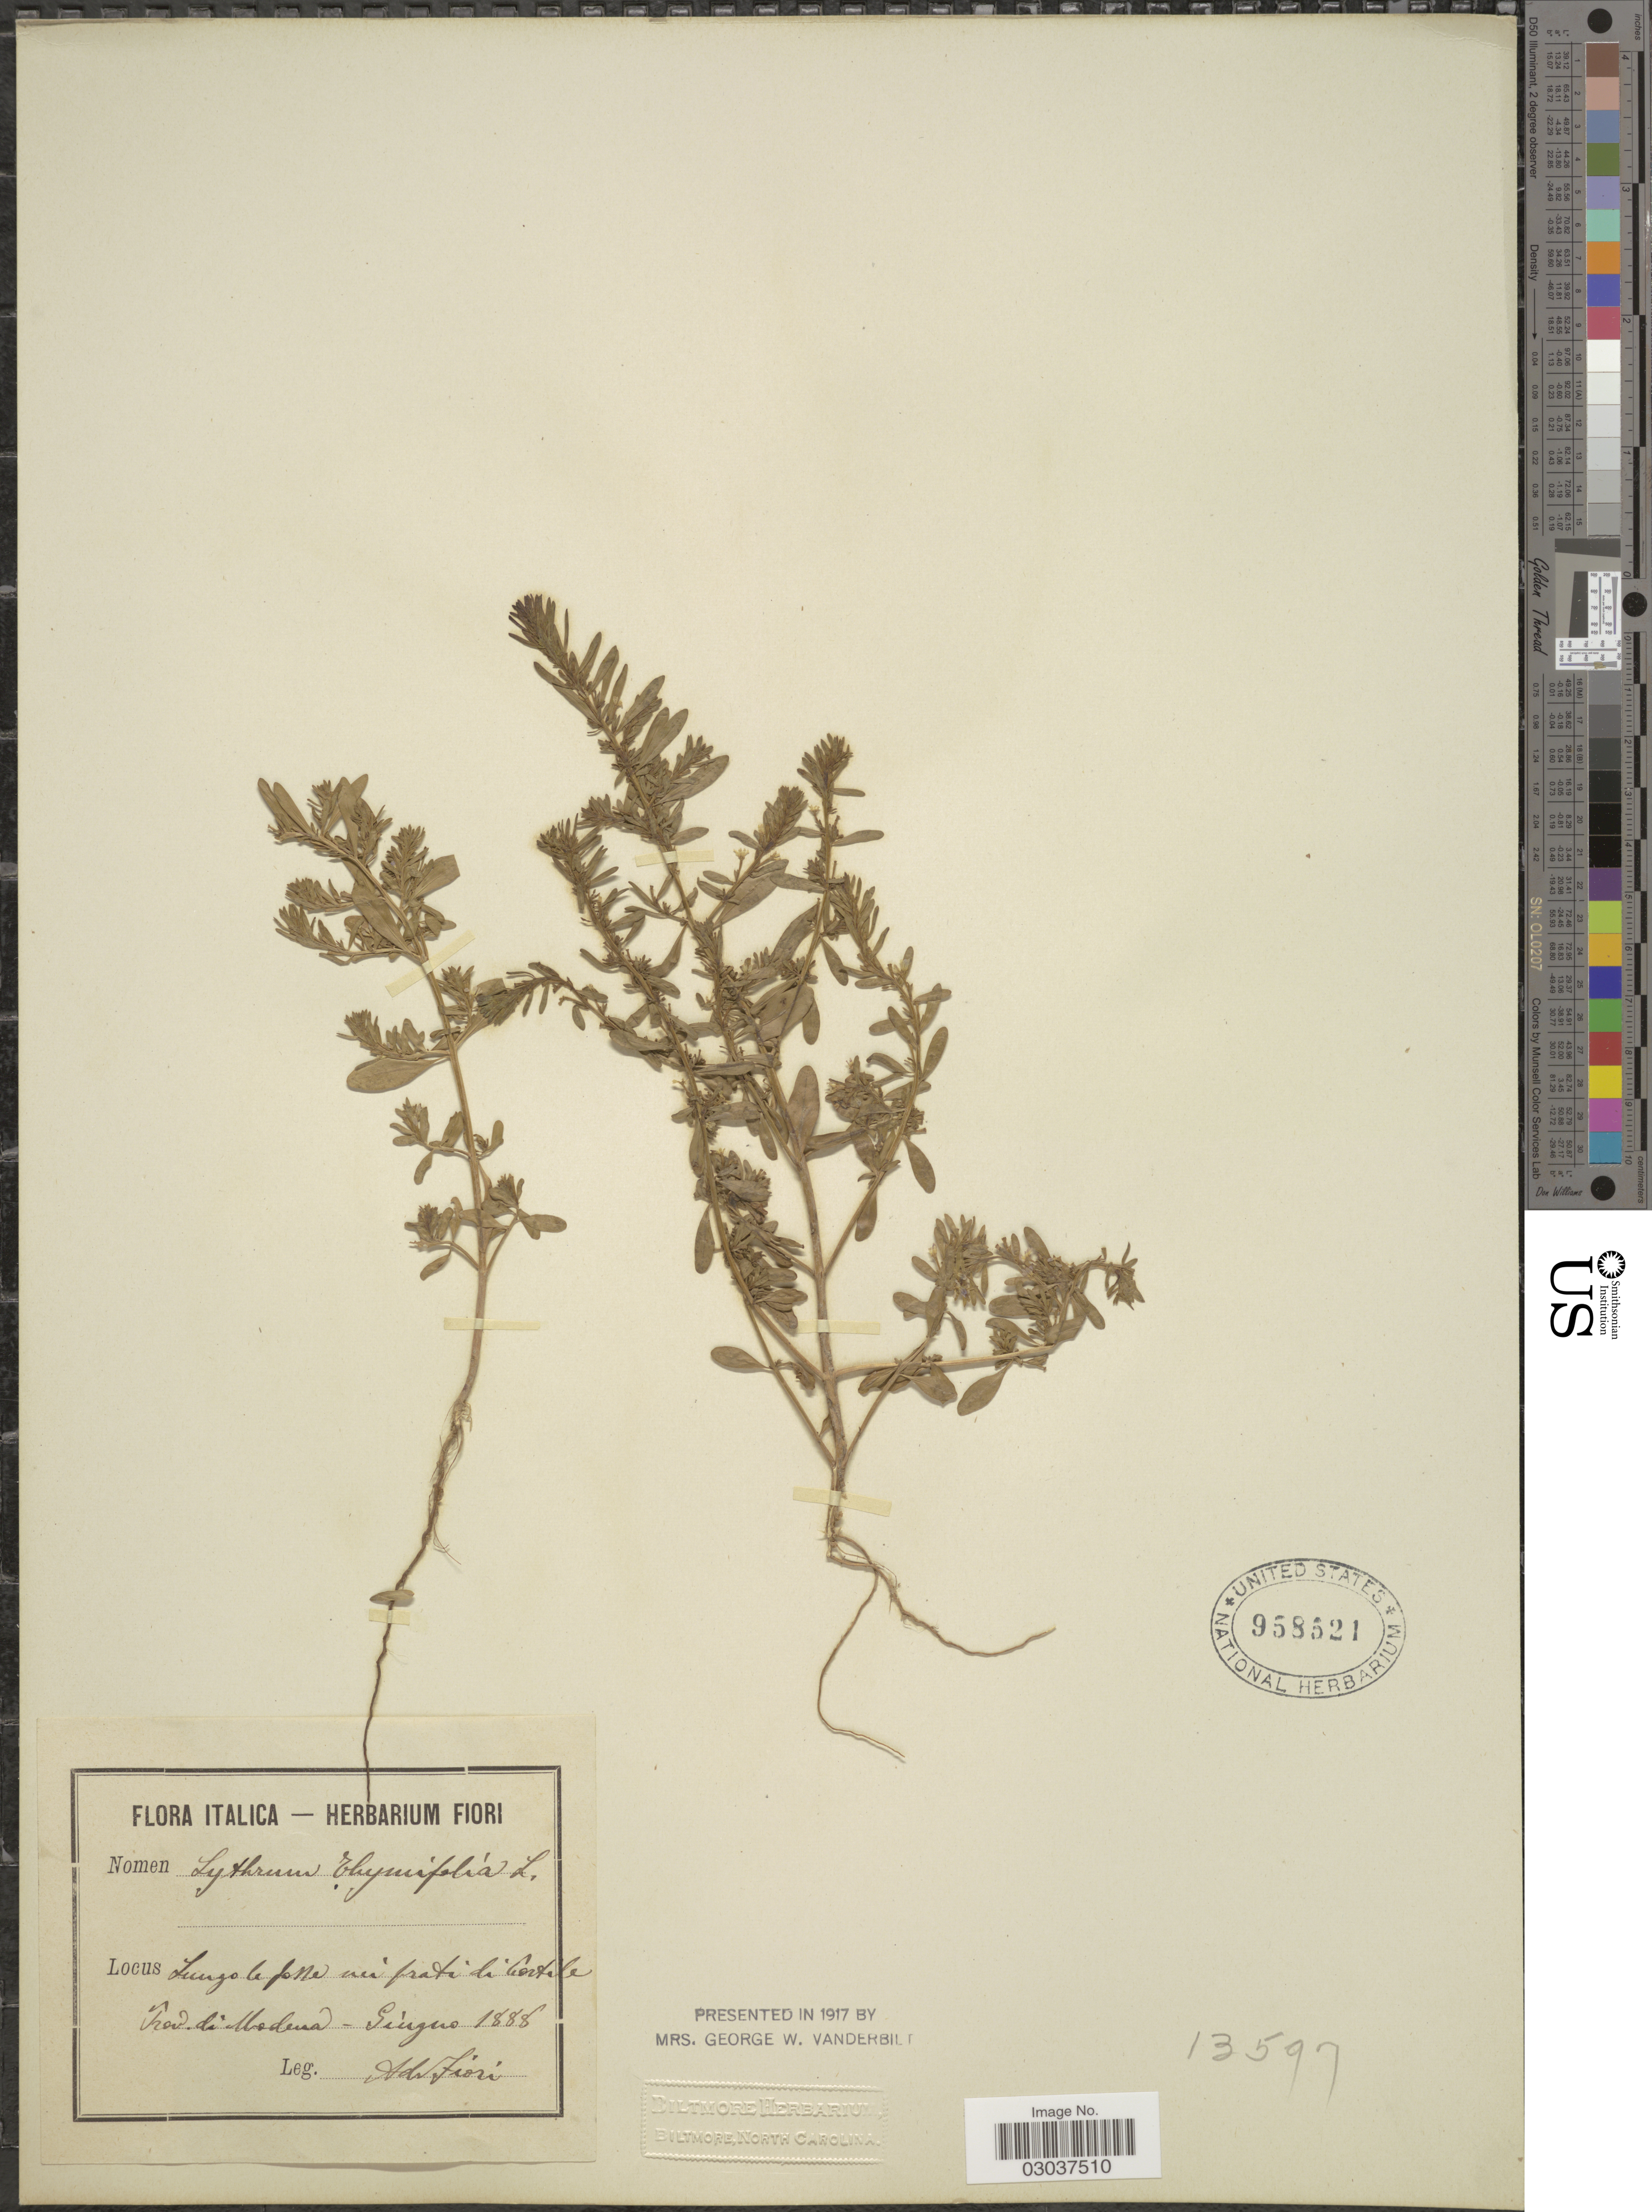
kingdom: Plantae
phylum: Tracheophyta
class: Magnoliopsida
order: Myrtales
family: Lythraceae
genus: Lythrum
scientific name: Lythrum thymifolia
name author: L.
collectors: A. Fiori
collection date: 1888-06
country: Italy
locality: Italica. Lungo lefoNe nu prati di Cortale Prov. di Modena.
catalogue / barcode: US 958521